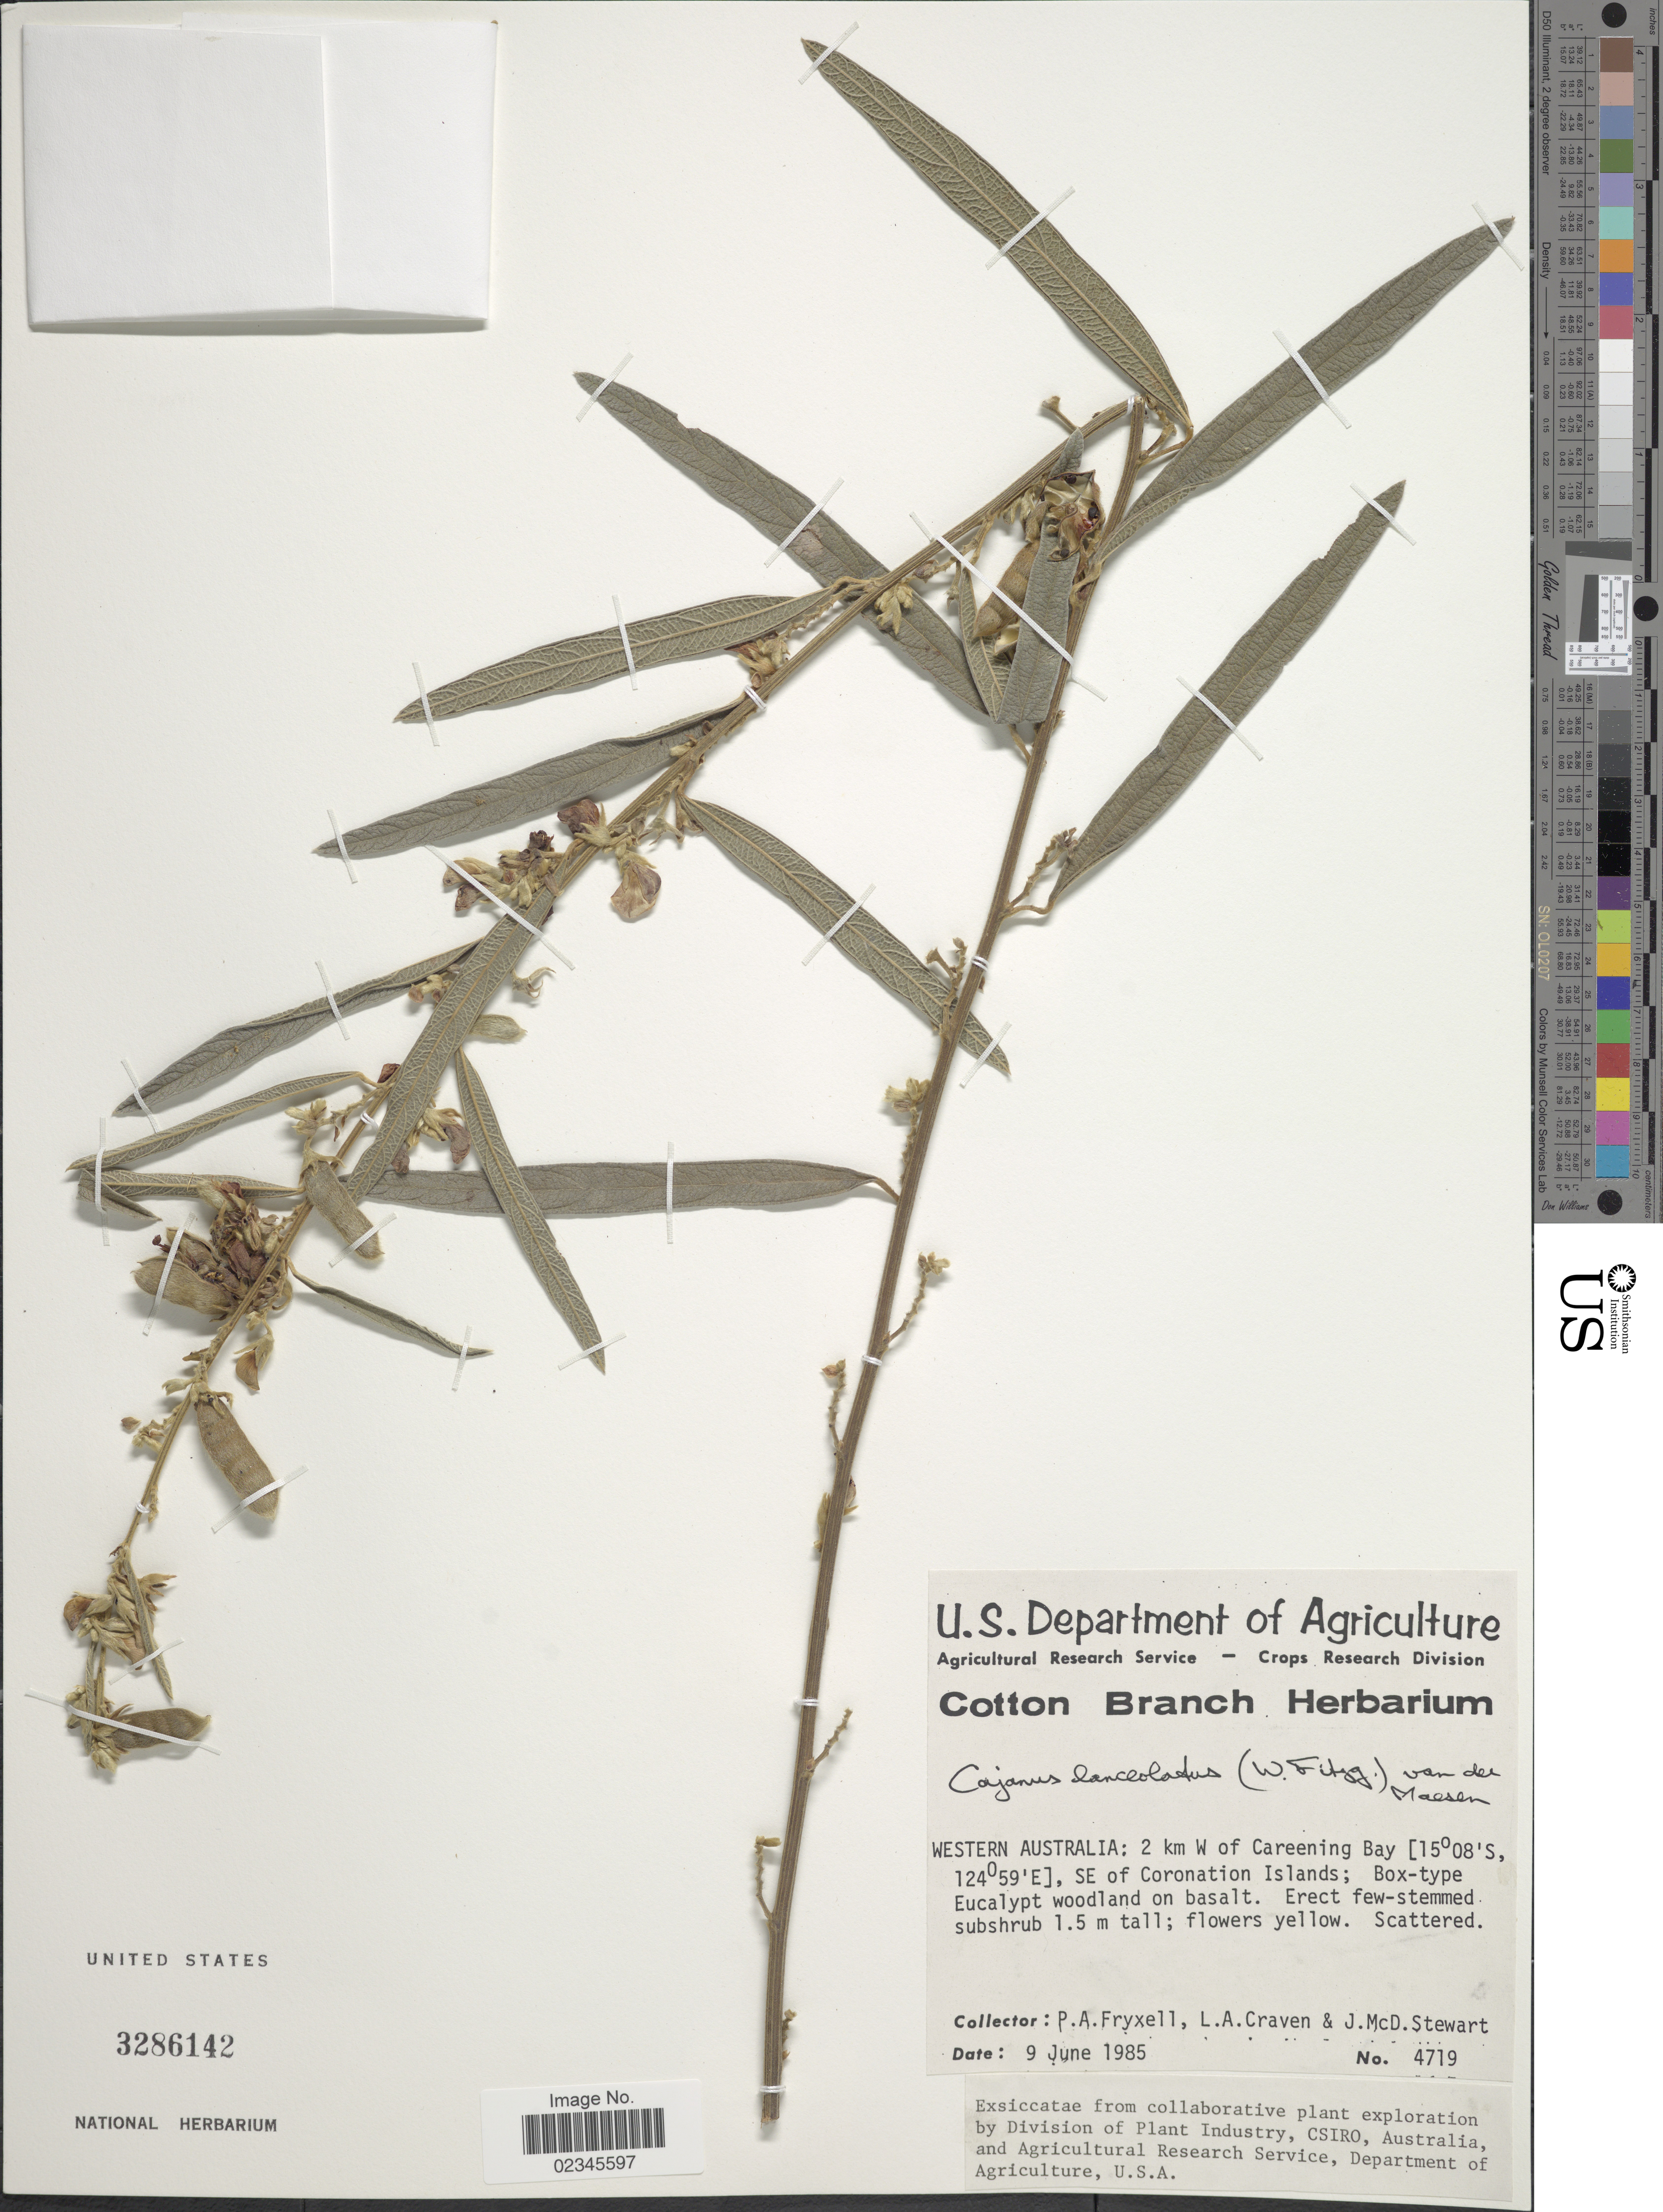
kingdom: Plantae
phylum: Tracheophyta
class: Magnoliopsida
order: Fabales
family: Fabaceae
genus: Cajanus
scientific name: Cajanus lanceolatus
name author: (W. Fitzg.) Maesen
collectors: P. A. Fryxell, L. A. Craven & J. Stewart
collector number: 4719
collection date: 1985-06-09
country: Australia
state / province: Western Australia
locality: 2 km W of Careening Bay, SE of Coronation Islands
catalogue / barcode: US 3286142